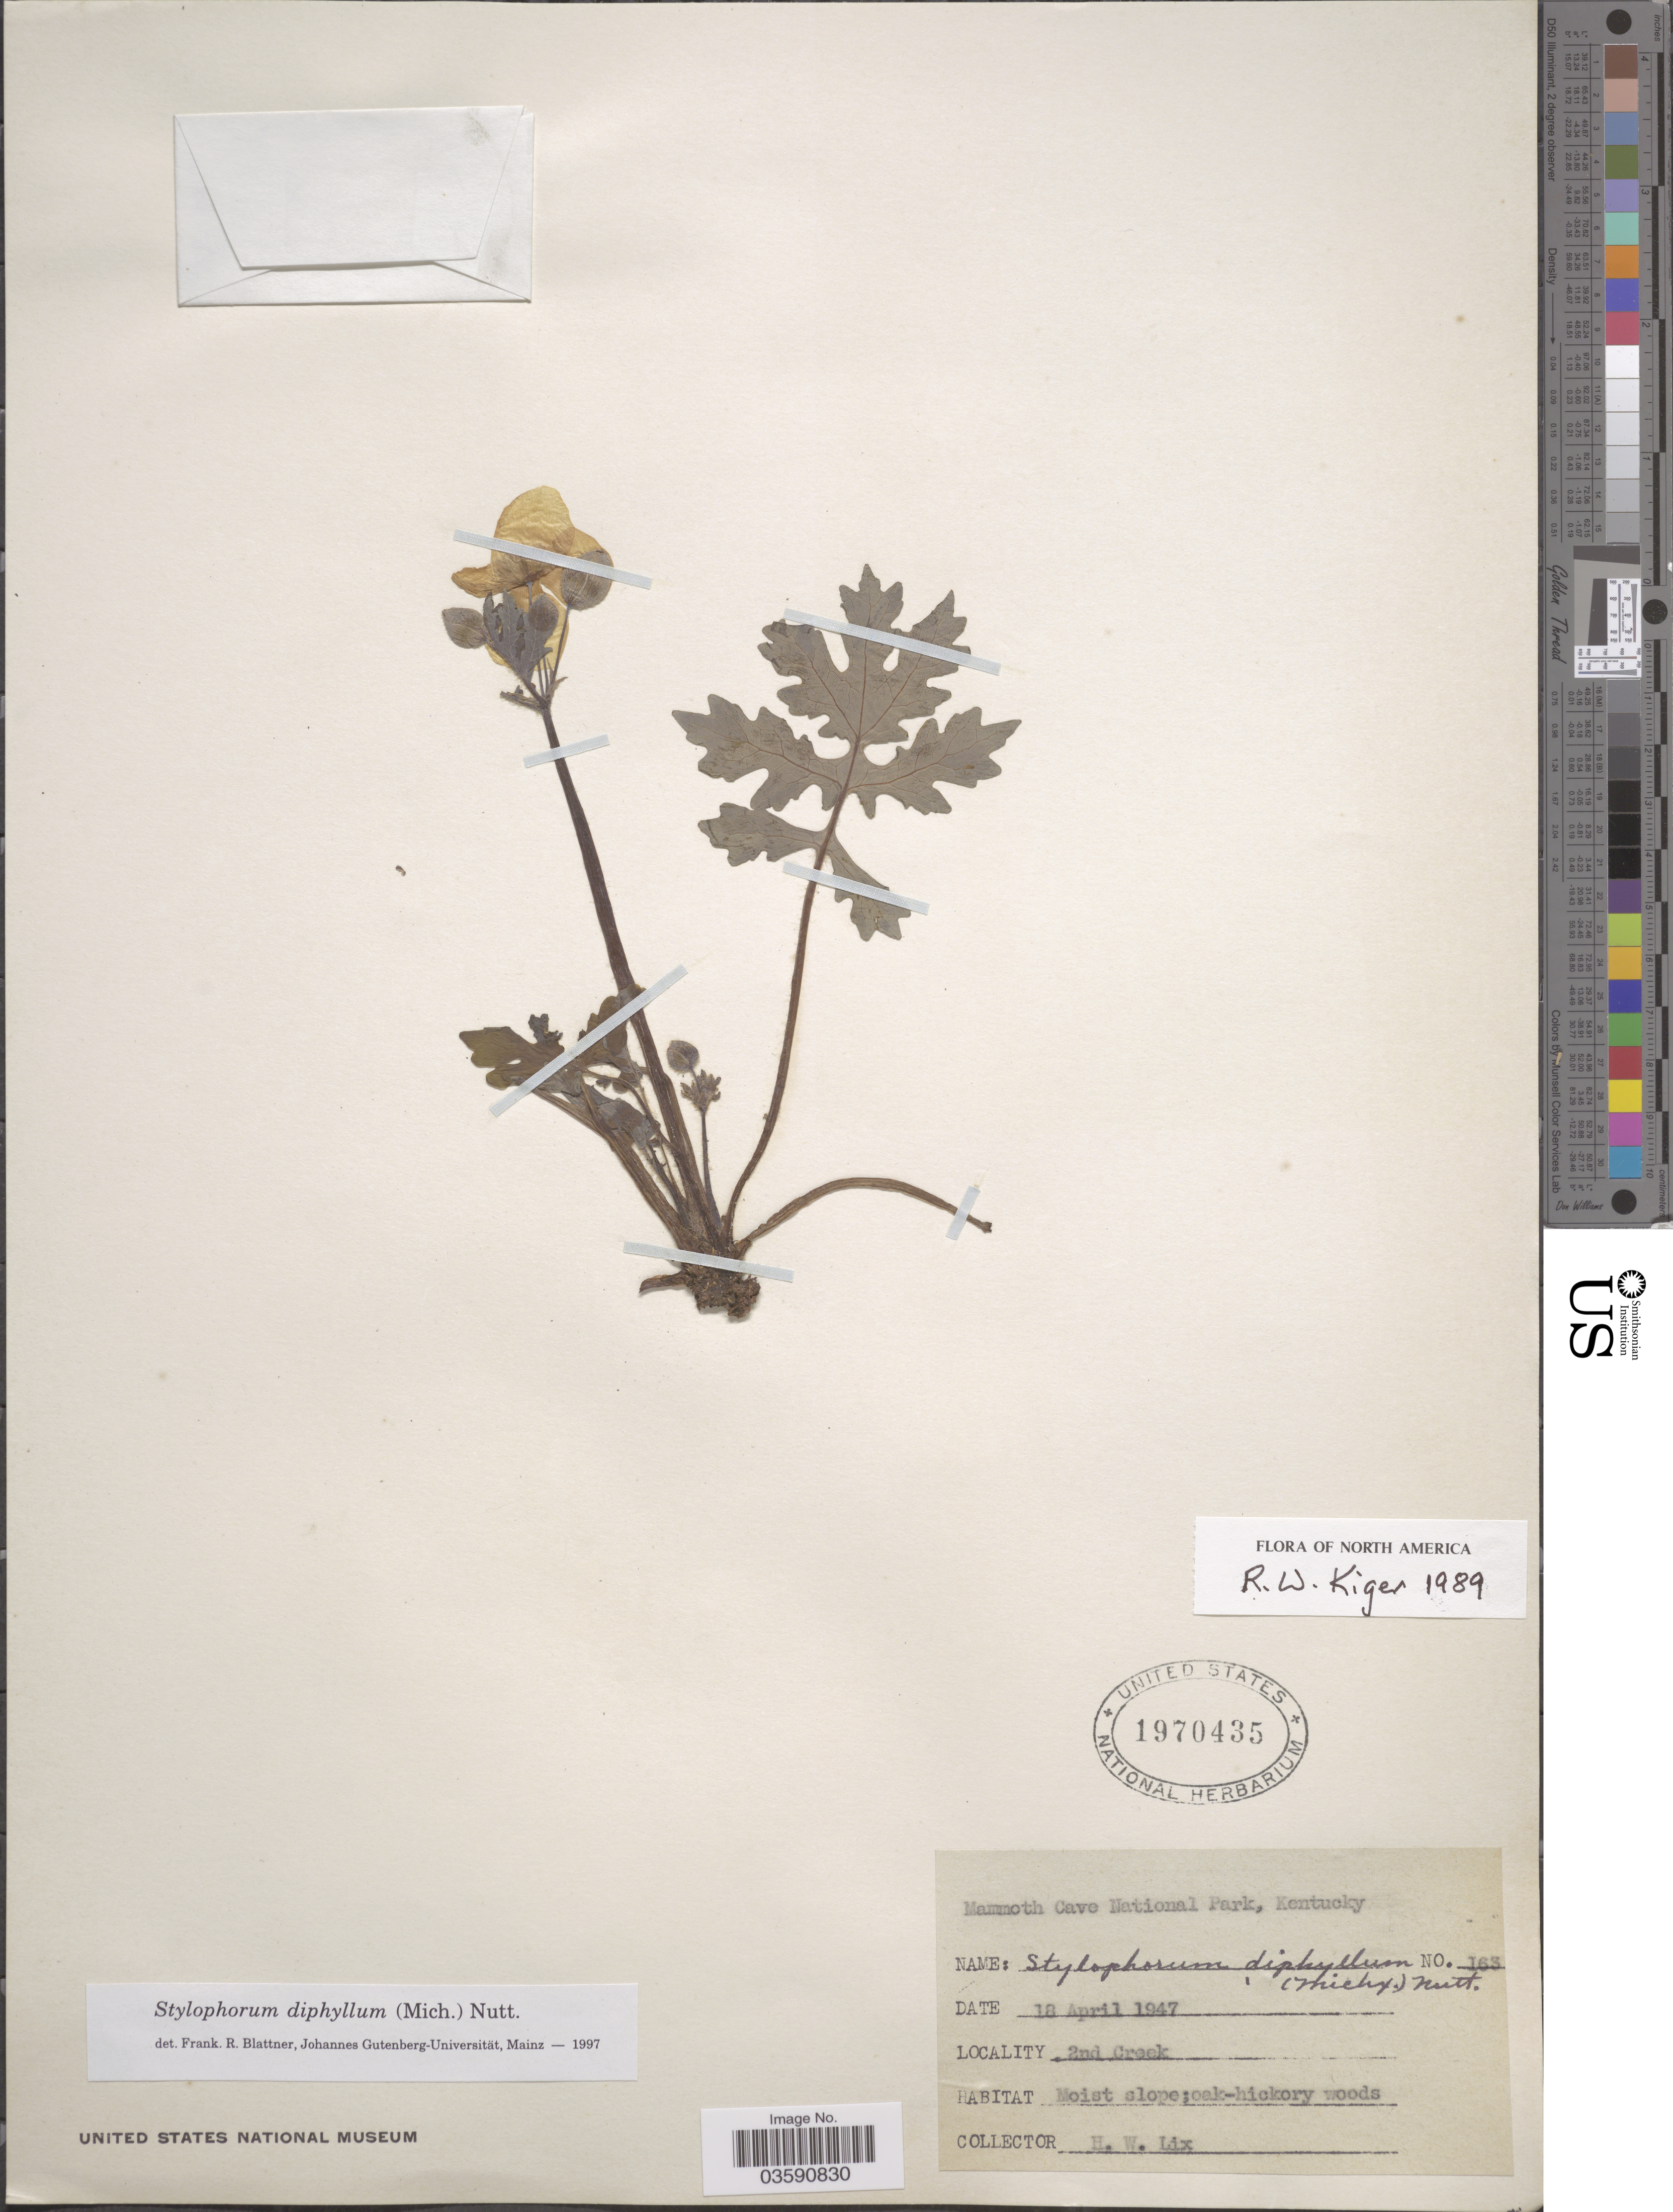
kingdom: Plantae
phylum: Tracheophyta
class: Magnoliopsida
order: Ranunculales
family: Papaveraceae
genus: Stylophorum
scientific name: Stylophorum diphyllum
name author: (Michx.) Nutt.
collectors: H. W. Lix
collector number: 163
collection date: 1947-04-18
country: United States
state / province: Kentucky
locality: Mammoth Cave National Park. 2nd Creek.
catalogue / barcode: US 1970435